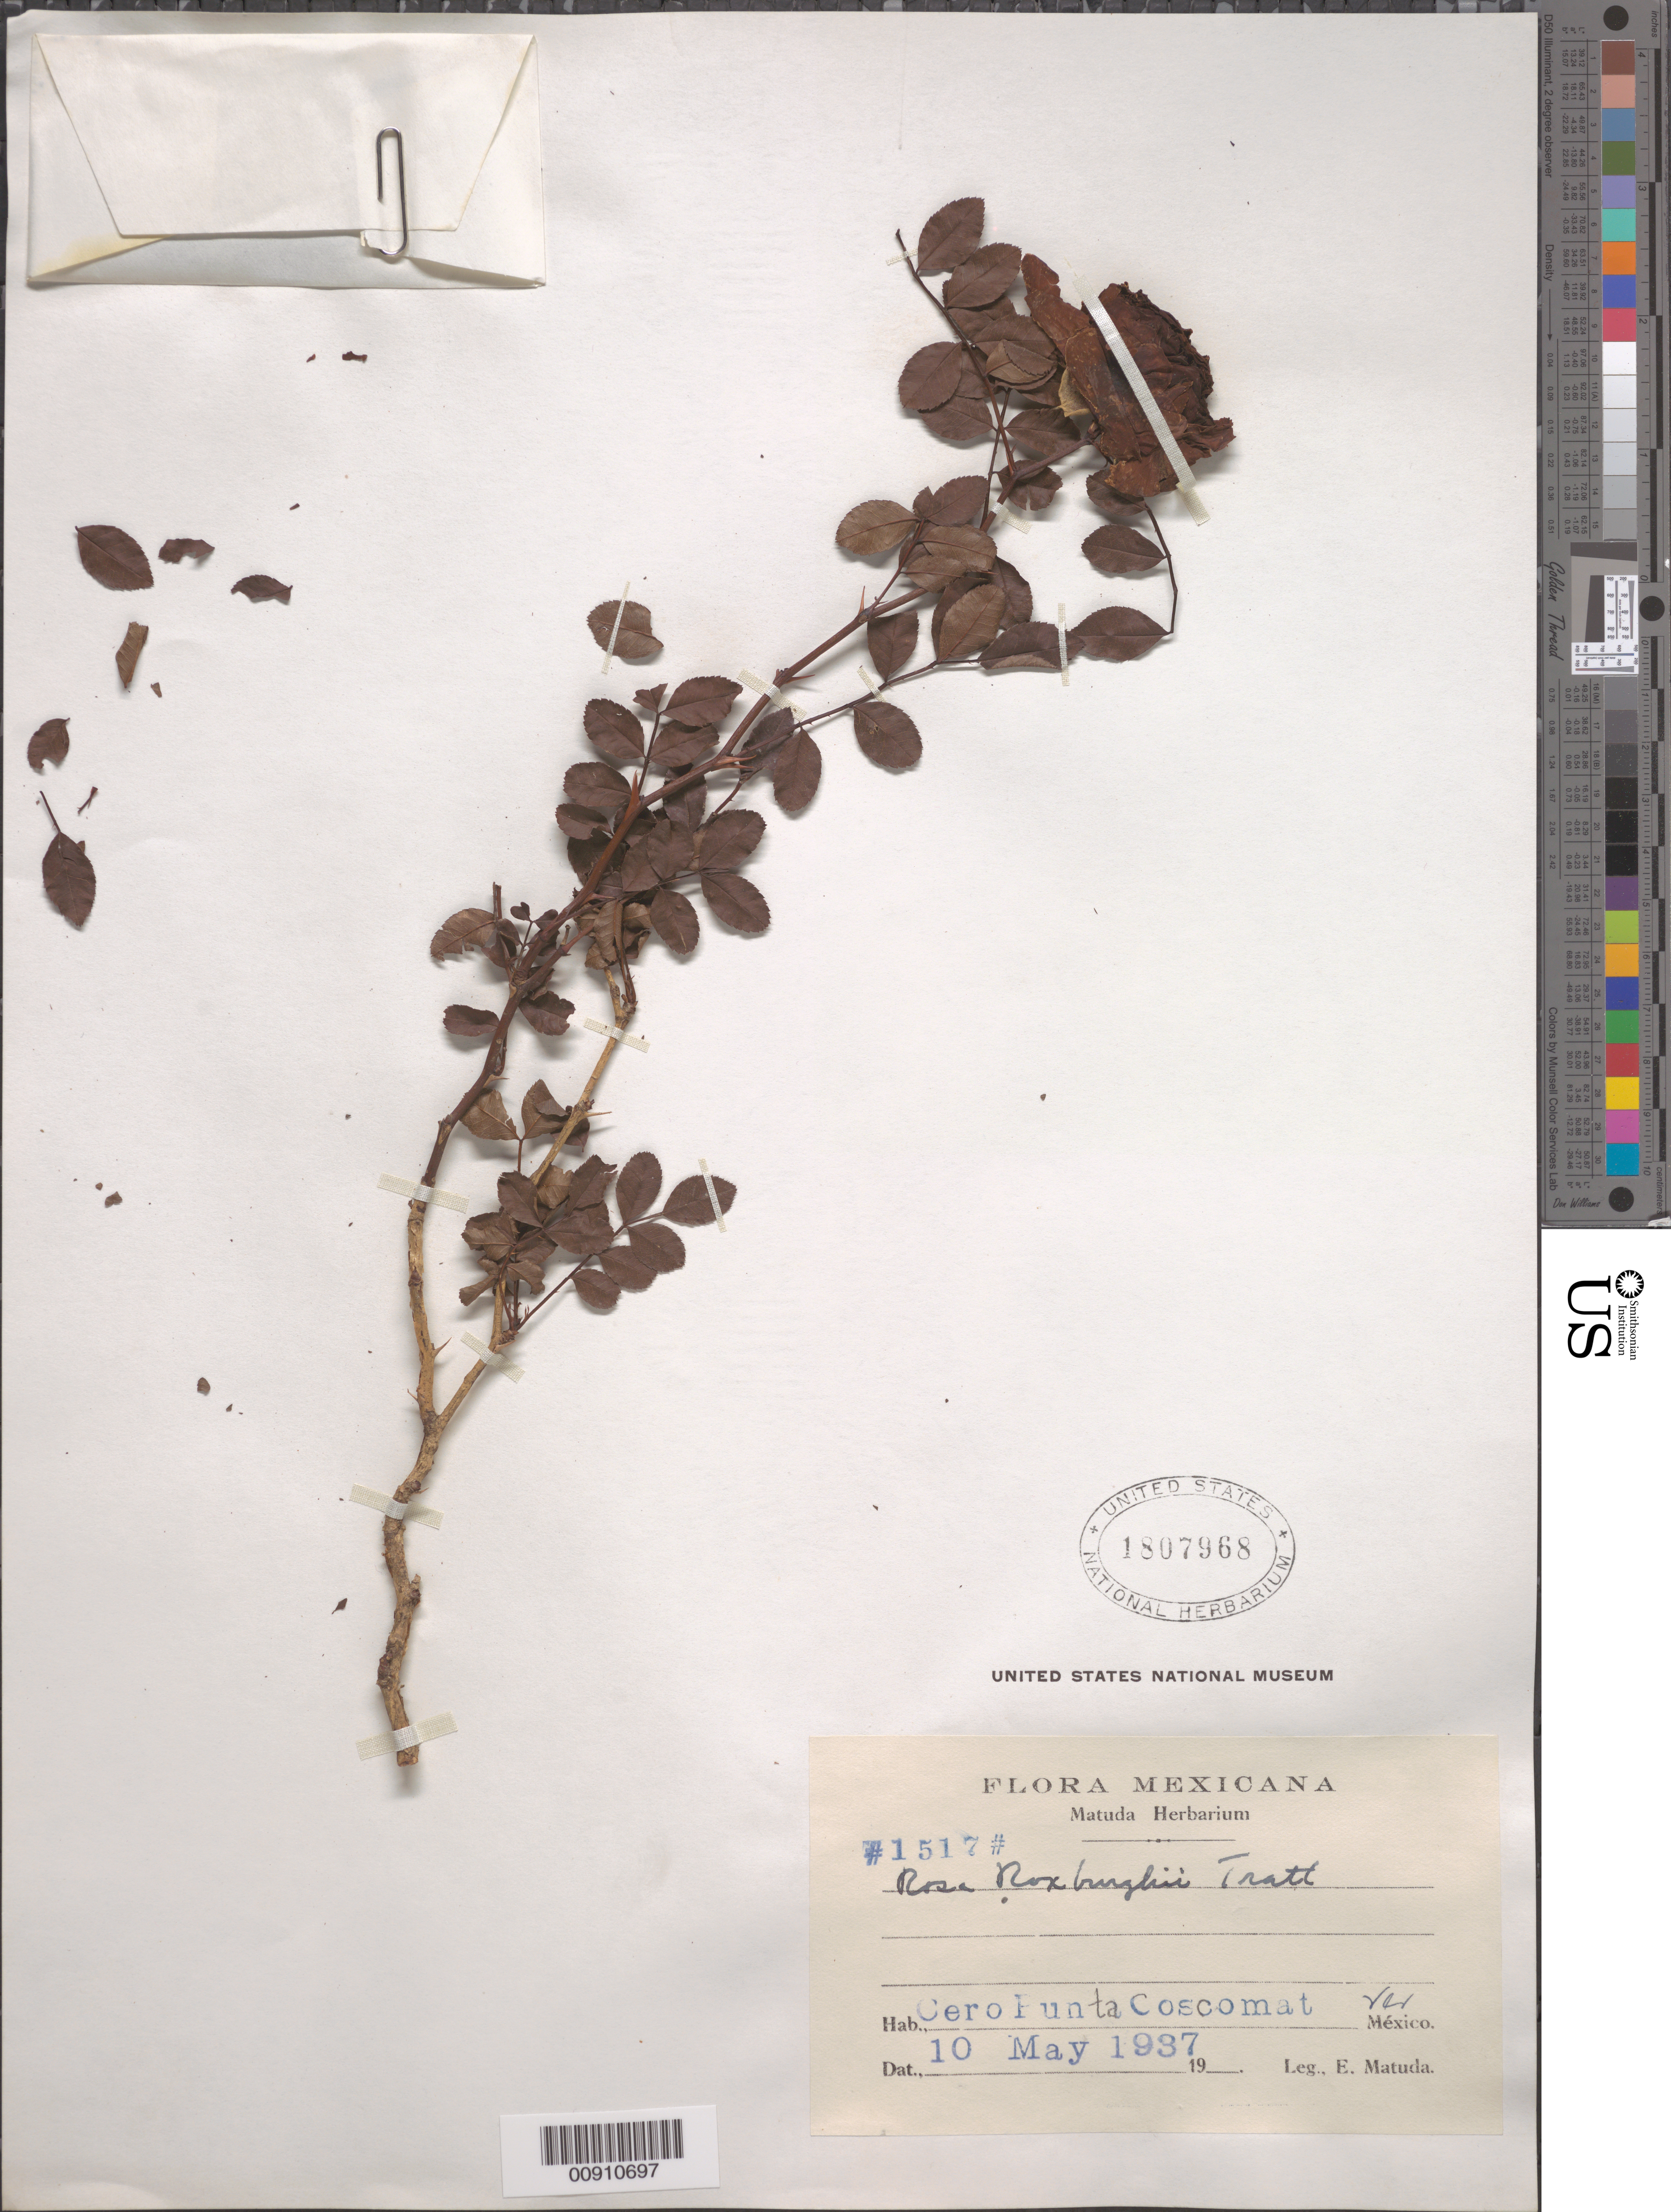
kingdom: Plantae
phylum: Tracheophyta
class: Magnoliopsida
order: Rosales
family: Rosaceae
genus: Rosa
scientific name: Rosa roxburghii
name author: Tratt.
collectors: E. Matuda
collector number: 1517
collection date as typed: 10 May 1937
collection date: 1937-05-10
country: Mexico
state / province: Veracruz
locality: Cero Punta Coscomat, Veracruz.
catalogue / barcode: US 1807968